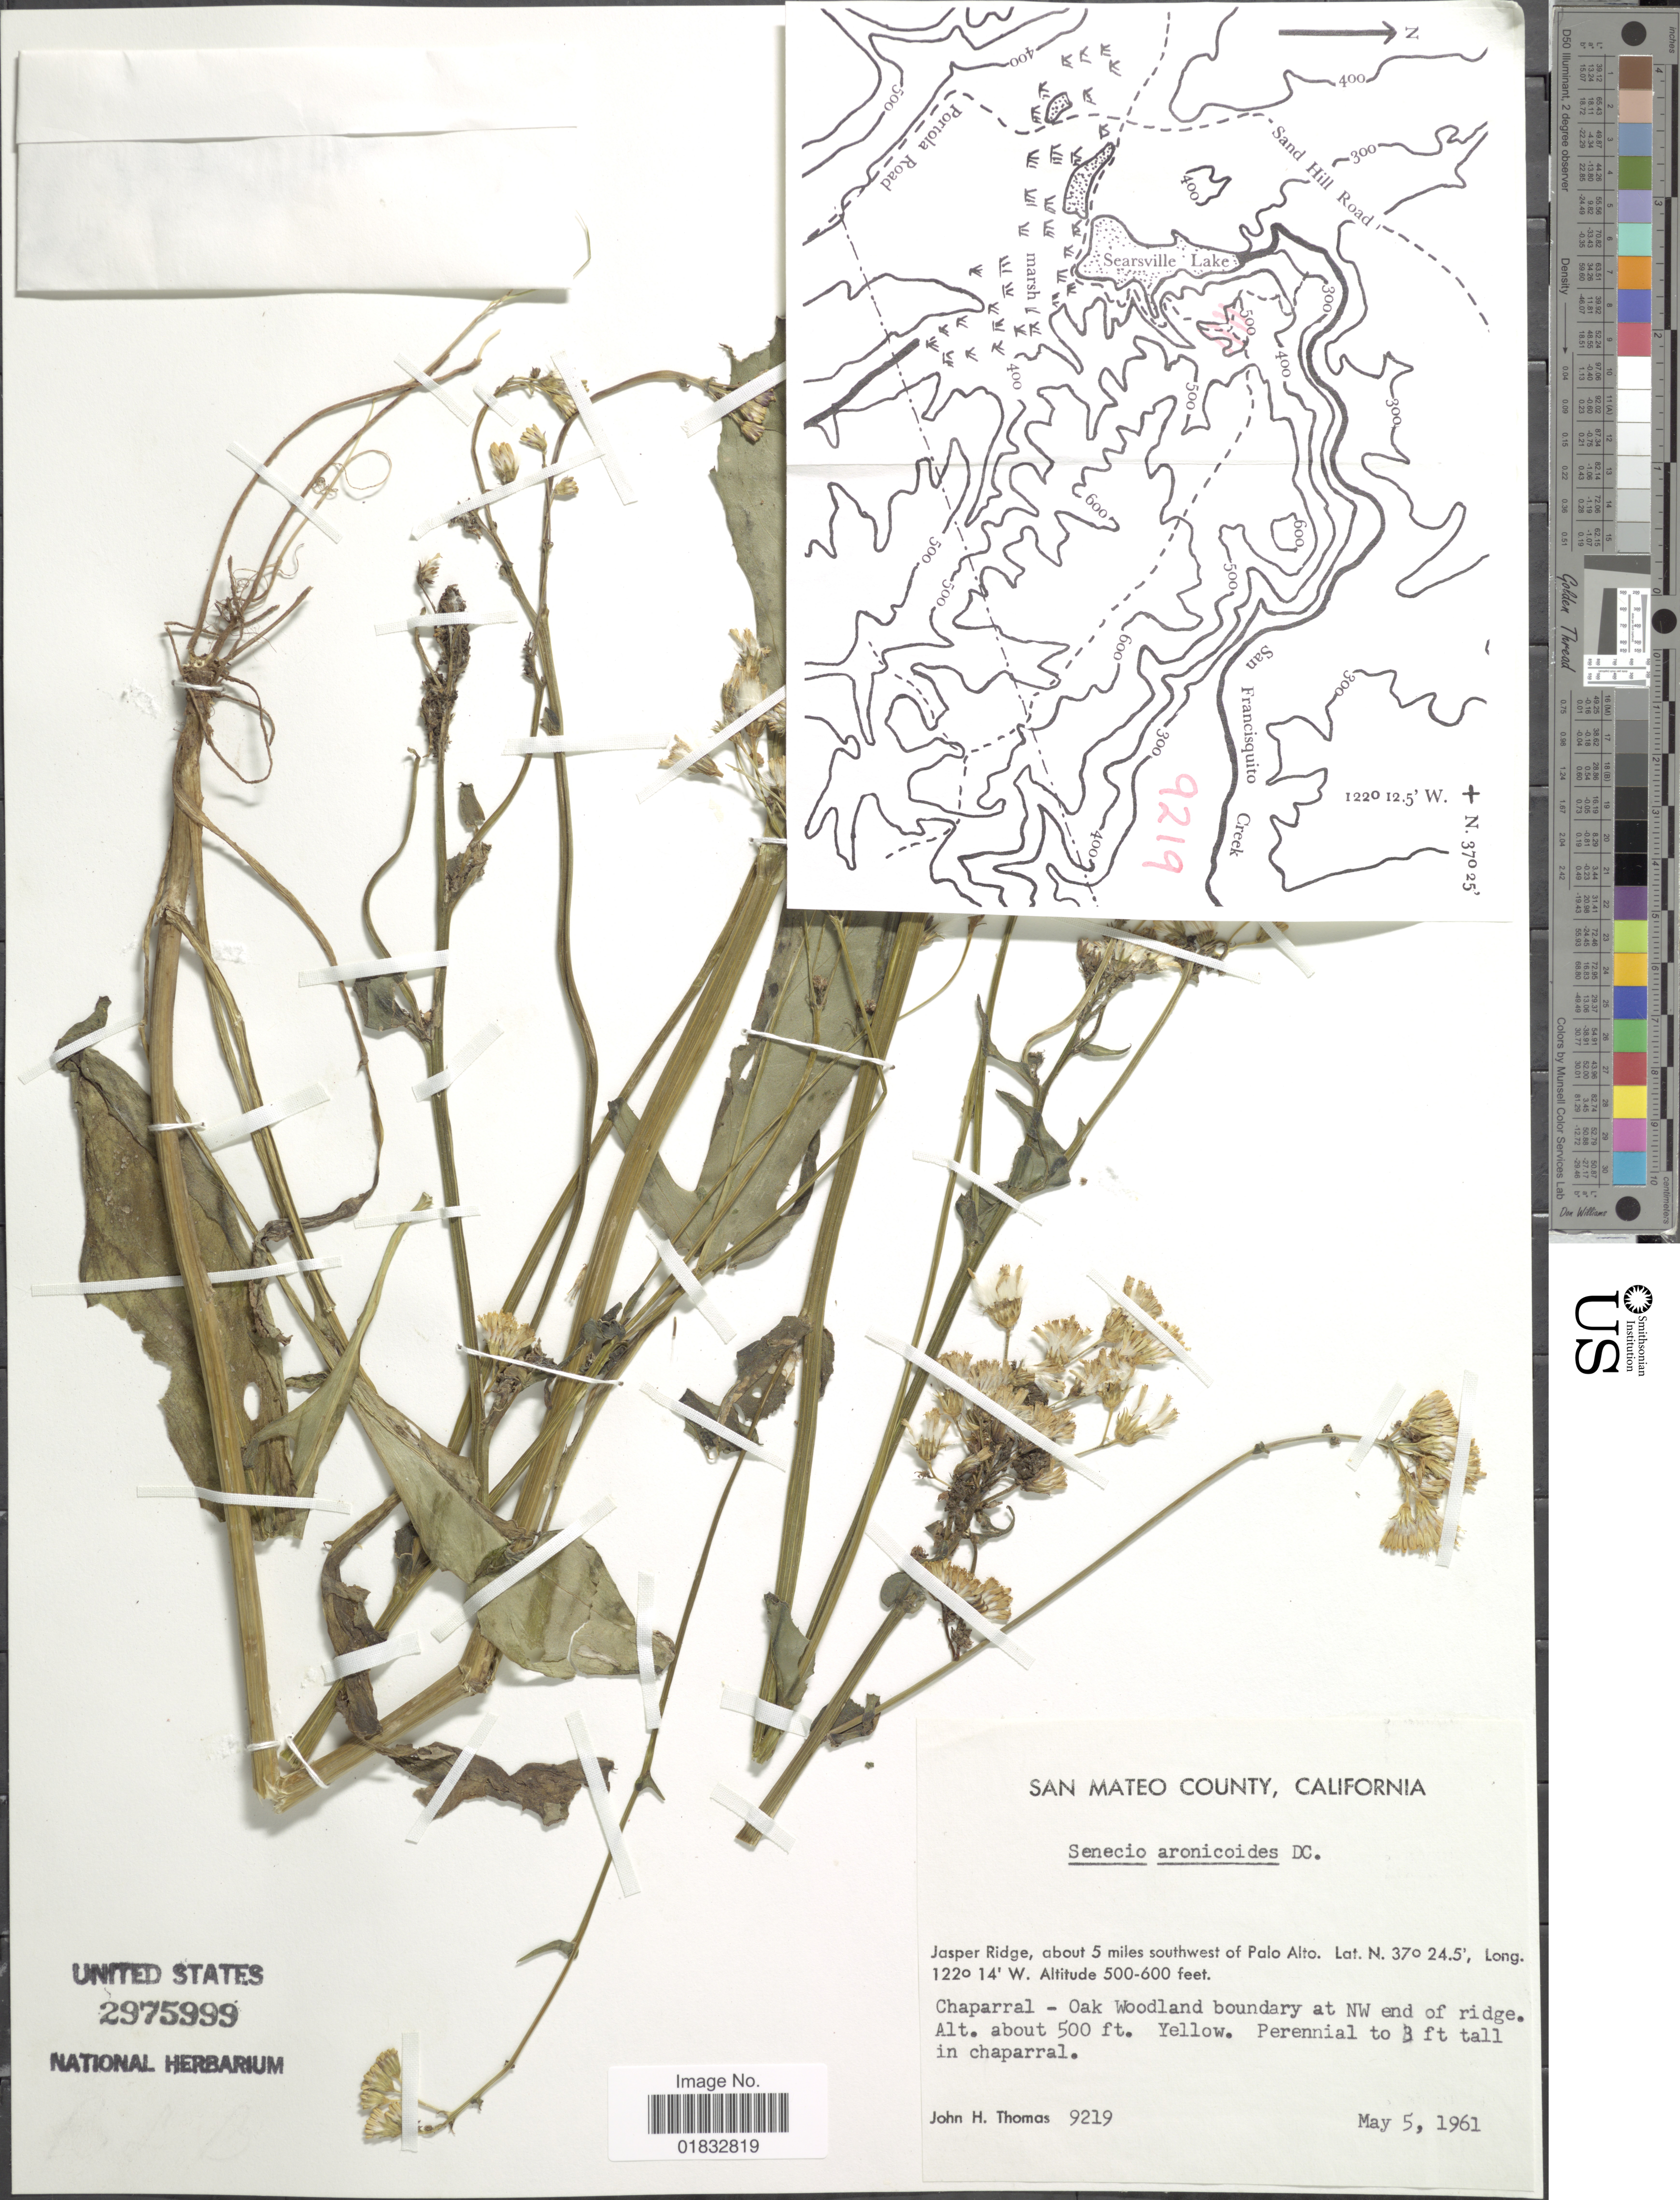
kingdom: Plantae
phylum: Tracheophyta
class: Magnoliopsida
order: Asterales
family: Asteraceae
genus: Senecio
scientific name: Senecio aronicoides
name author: DC.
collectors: J. H. Thomas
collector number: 9219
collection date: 1961-05-05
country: United States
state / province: California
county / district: San Mateo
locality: San Mateo County, jasper Ridge, about 5 miles southwest of Palo Alto. Chaparral - Oak Woodland boundary at NW end of ridge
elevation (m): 152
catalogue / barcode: US 2975999